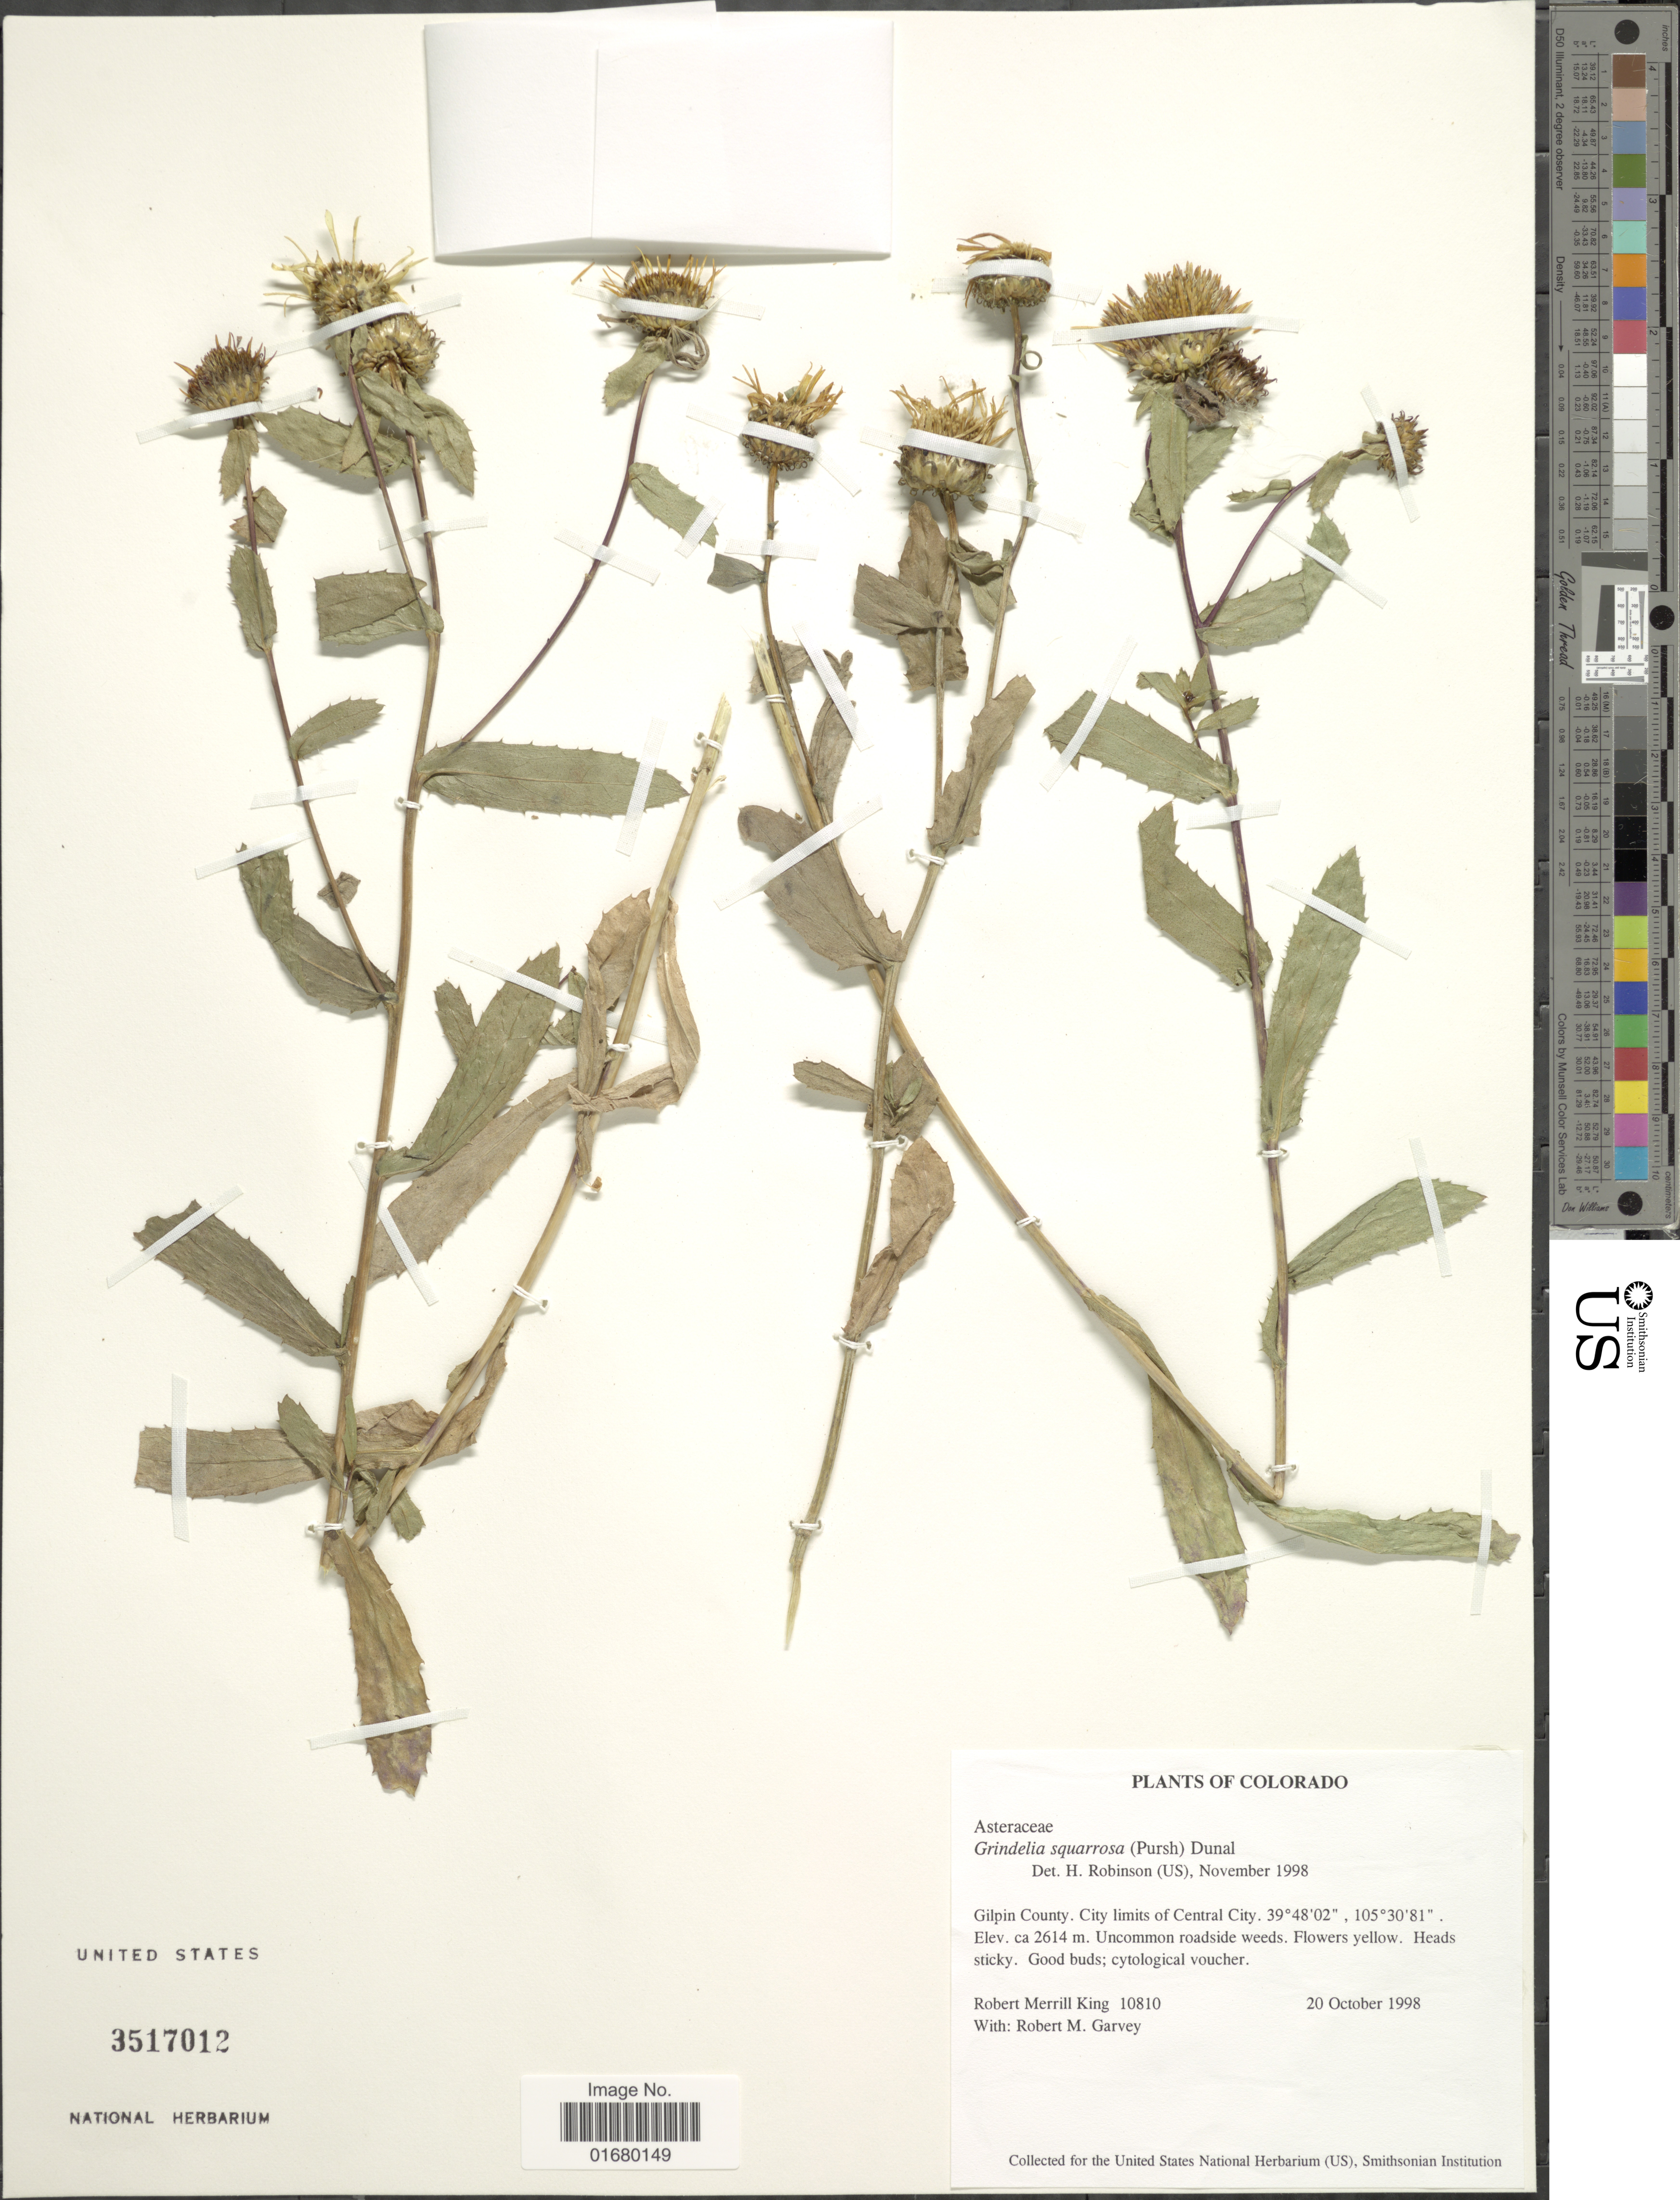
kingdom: Plantae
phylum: Tracheophyta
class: Magnoliopsida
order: Asterales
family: Asteraceae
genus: Grindelia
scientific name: Grindelia squarrosa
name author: (Pursh) Dunal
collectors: R. M. King & R. Garvey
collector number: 10810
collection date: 1998-10-20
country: United States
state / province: Colorado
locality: Gilpin County. City limits of Central City.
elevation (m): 797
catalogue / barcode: US 3517012